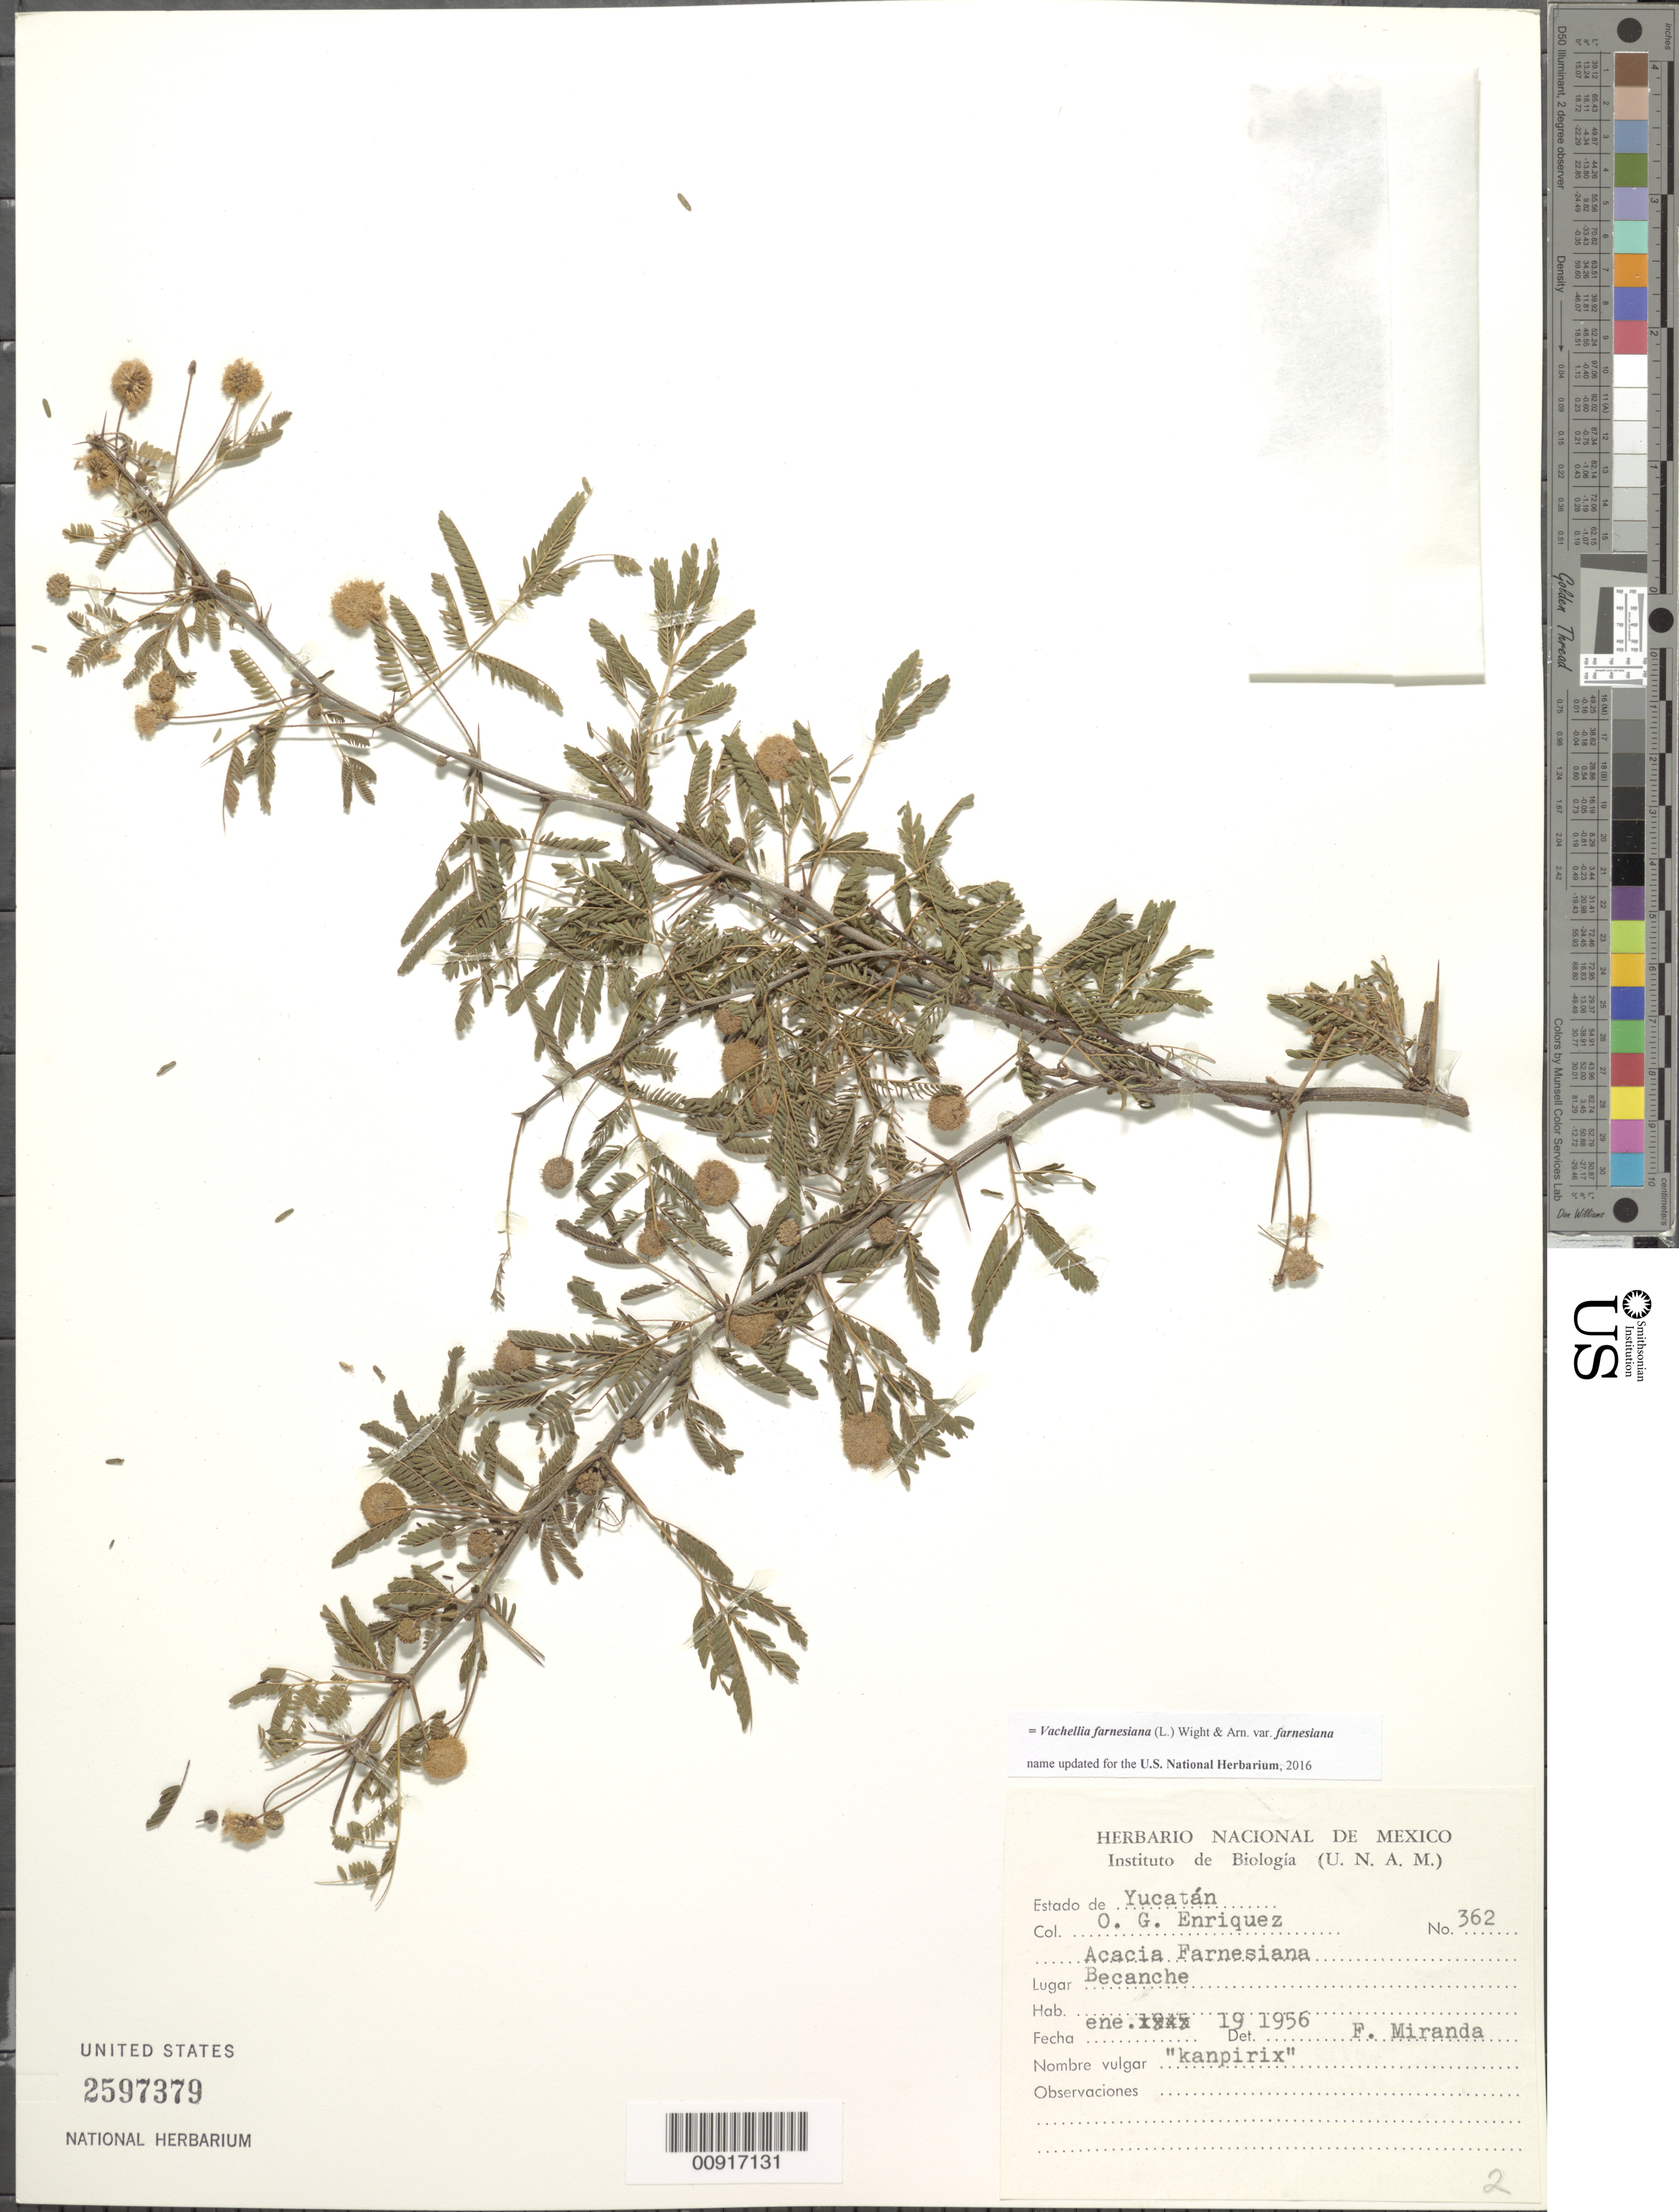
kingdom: Plantae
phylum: Tracheophyta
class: Magnoliopsida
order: Fabales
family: Fabaceae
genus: Vachellia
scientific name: Vachellia farnesiana var. farnesiana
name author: (L.) Wight & Arn.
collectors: O. Enriquez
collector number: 362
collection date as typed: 19 Jan 1956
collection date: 1956-01-19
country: Mexico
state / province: Yucatán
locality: Becanche, Yucatán.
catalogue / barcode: US 2597379